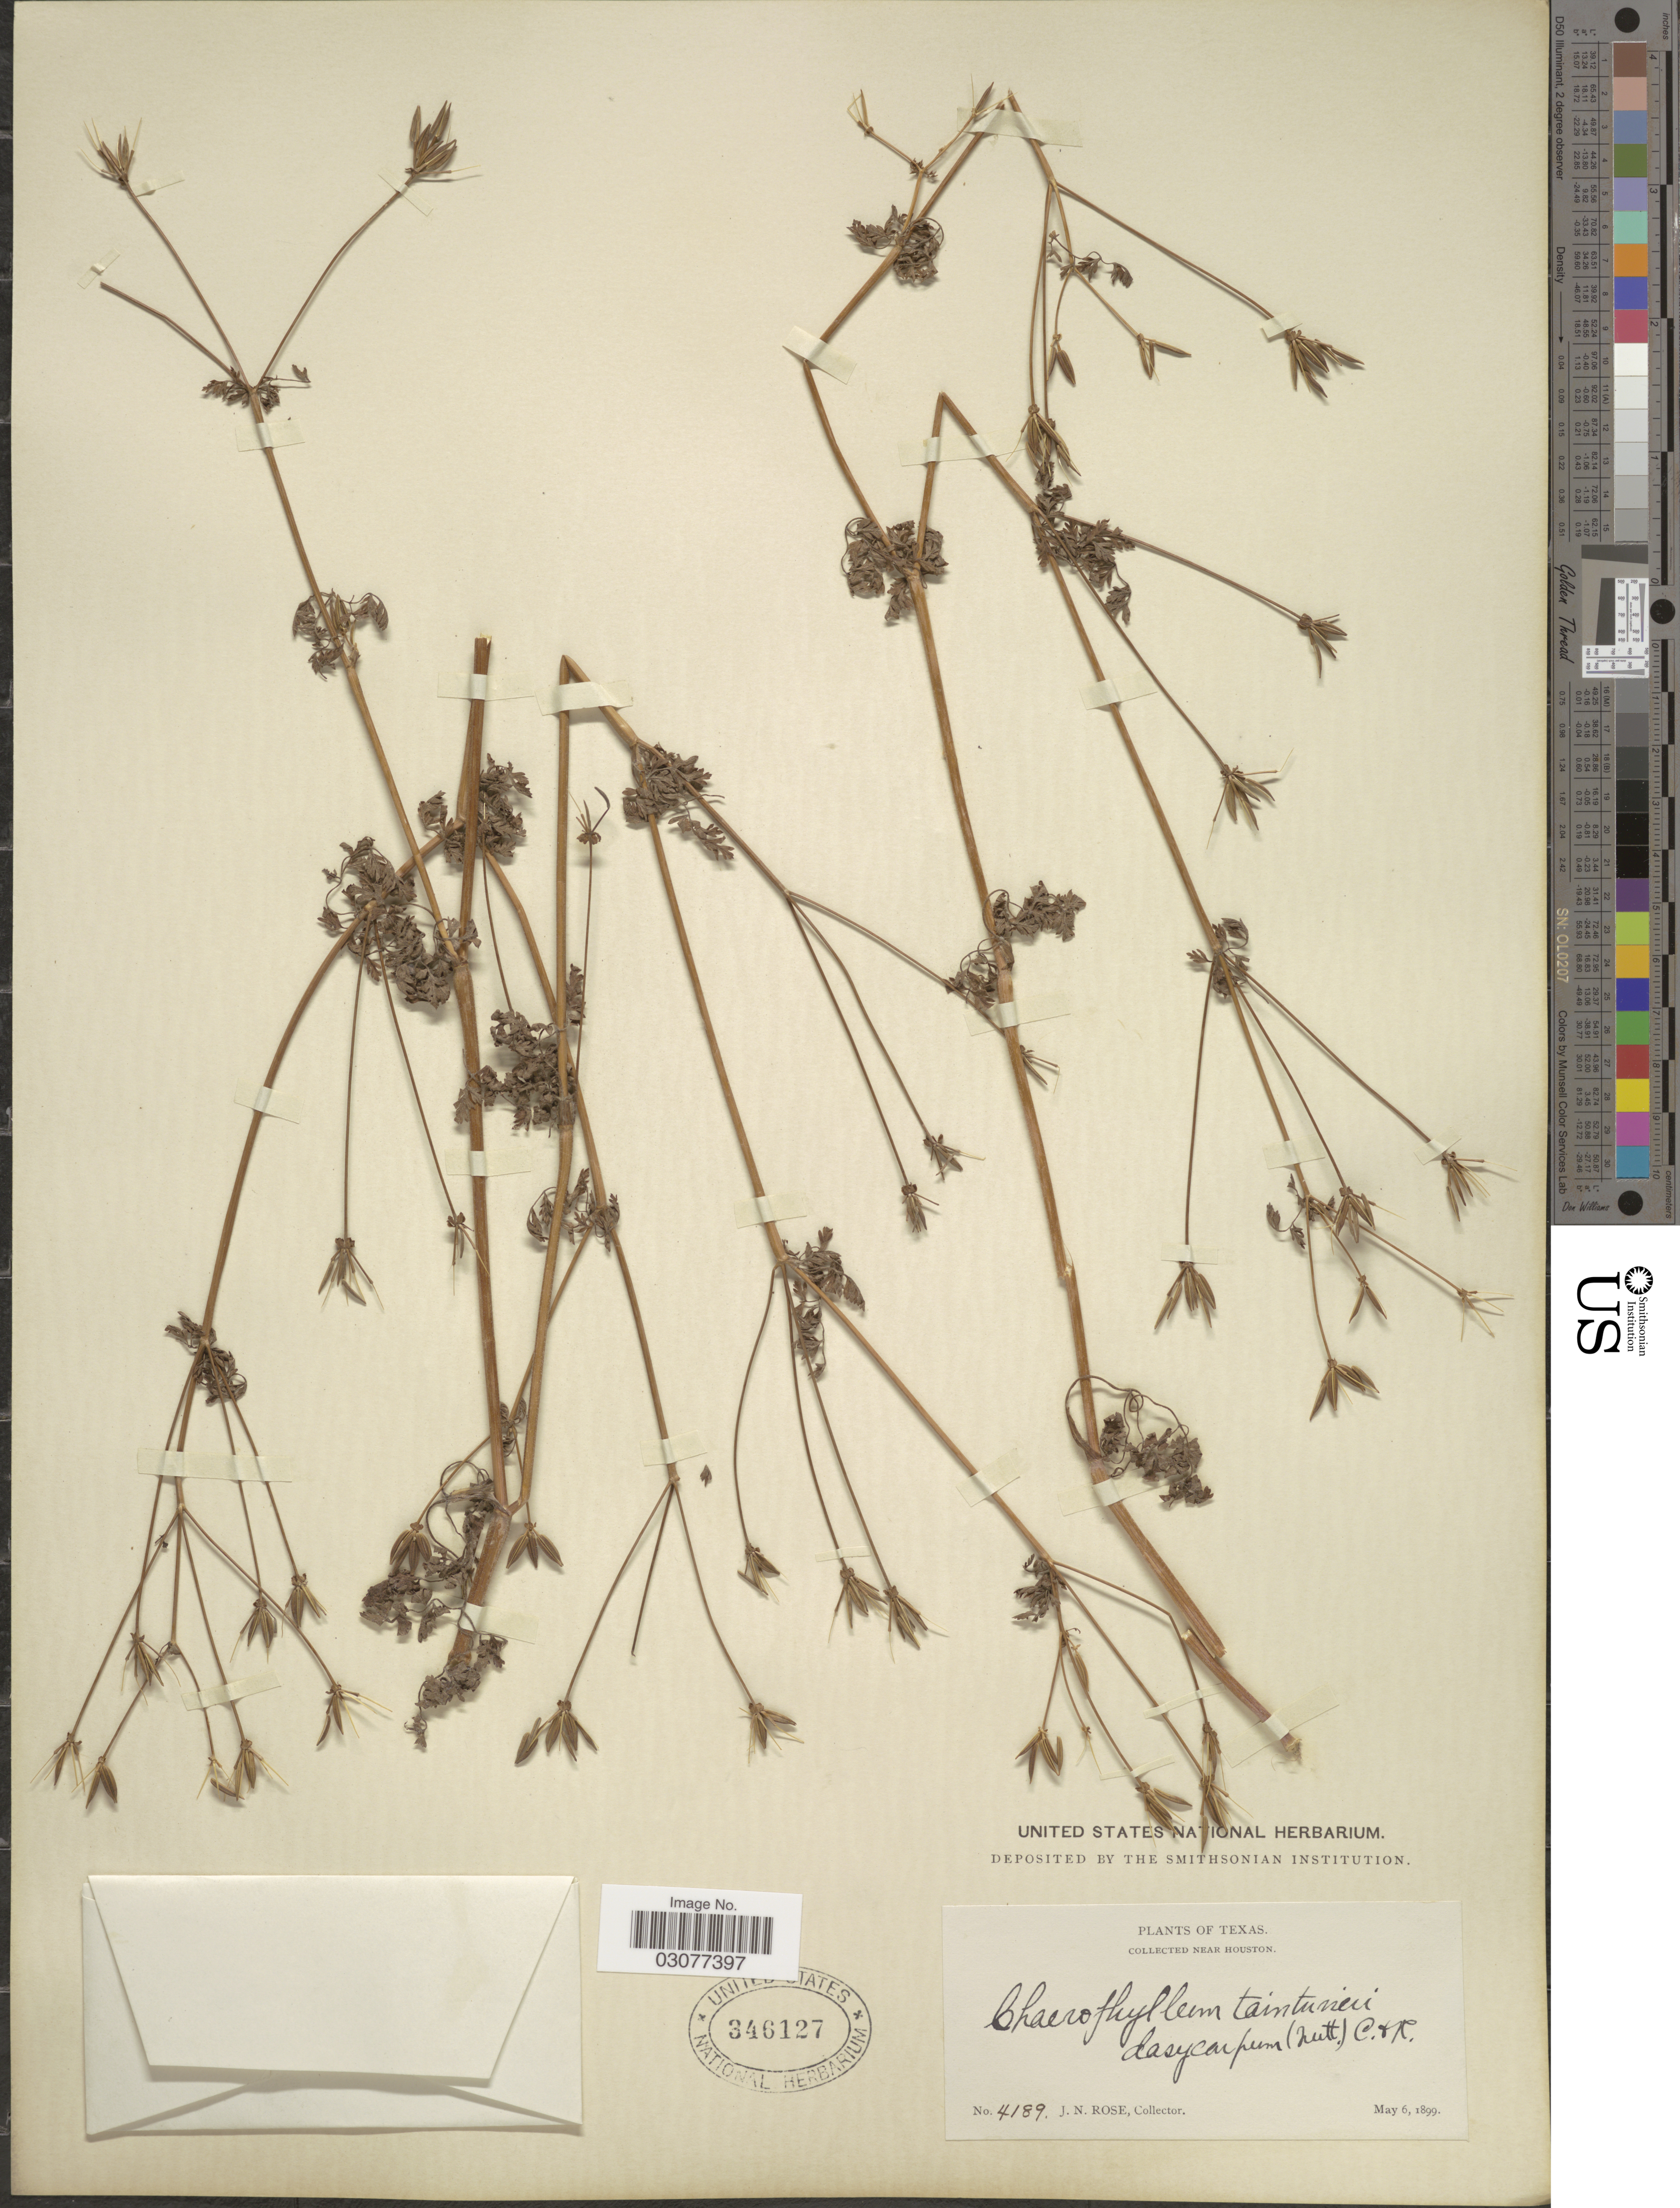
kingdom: Plantae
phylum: Tracheophyta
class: Magnoliopsida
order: Apiales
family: Apiaceae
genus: Chaerophyllum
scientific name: Chaerophyllum dasycarpum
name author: (Hook. ex S. Watson) Nutt.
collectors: J. N. Rose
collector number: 4189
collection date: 1899-05-06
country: United States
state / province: Texas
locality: Near Houston.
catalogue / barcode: US 346127